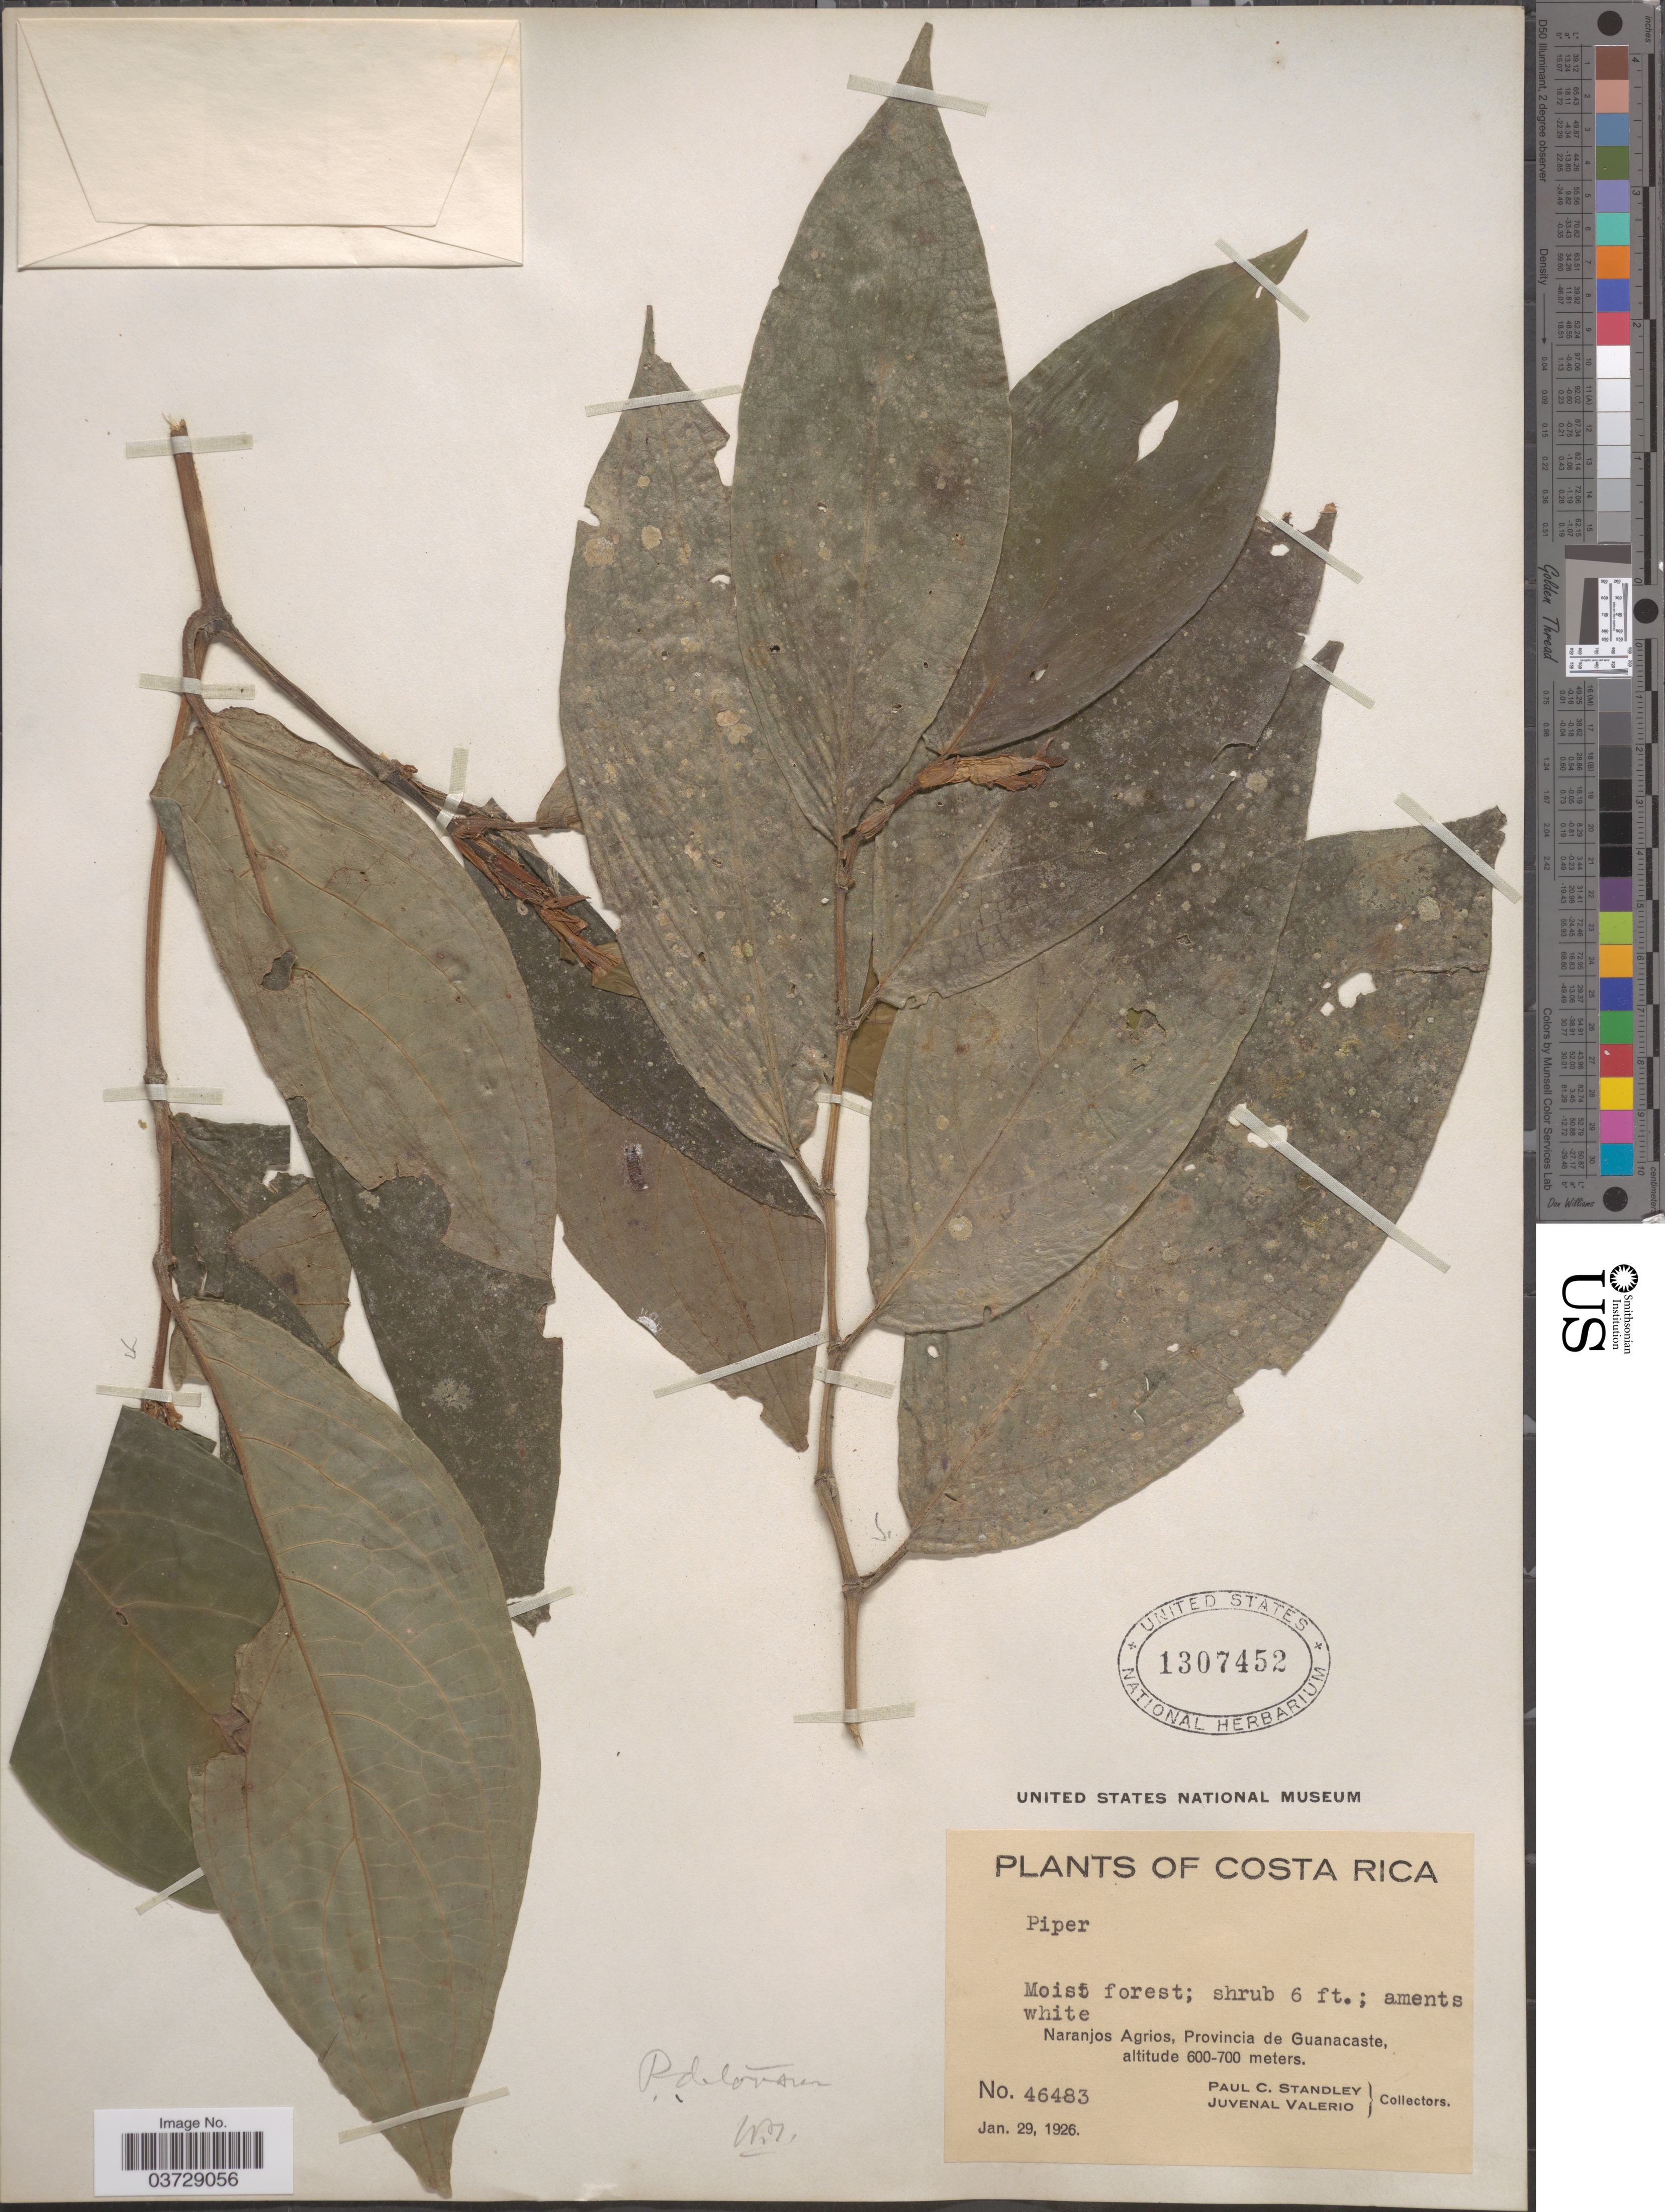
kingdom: Plantae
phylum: Tracheophyta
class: Magnoliopsida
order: Piperales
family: Piperaceae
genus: Piper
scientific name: Piper detonsum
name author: Trel.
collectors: P. C. Standley & J. Valerio R.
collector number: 46483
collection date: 1926-01-29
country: Costa Rica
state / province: Guanacaste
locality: Naranjos Agrios.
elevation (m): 600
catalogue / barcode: US 1307452